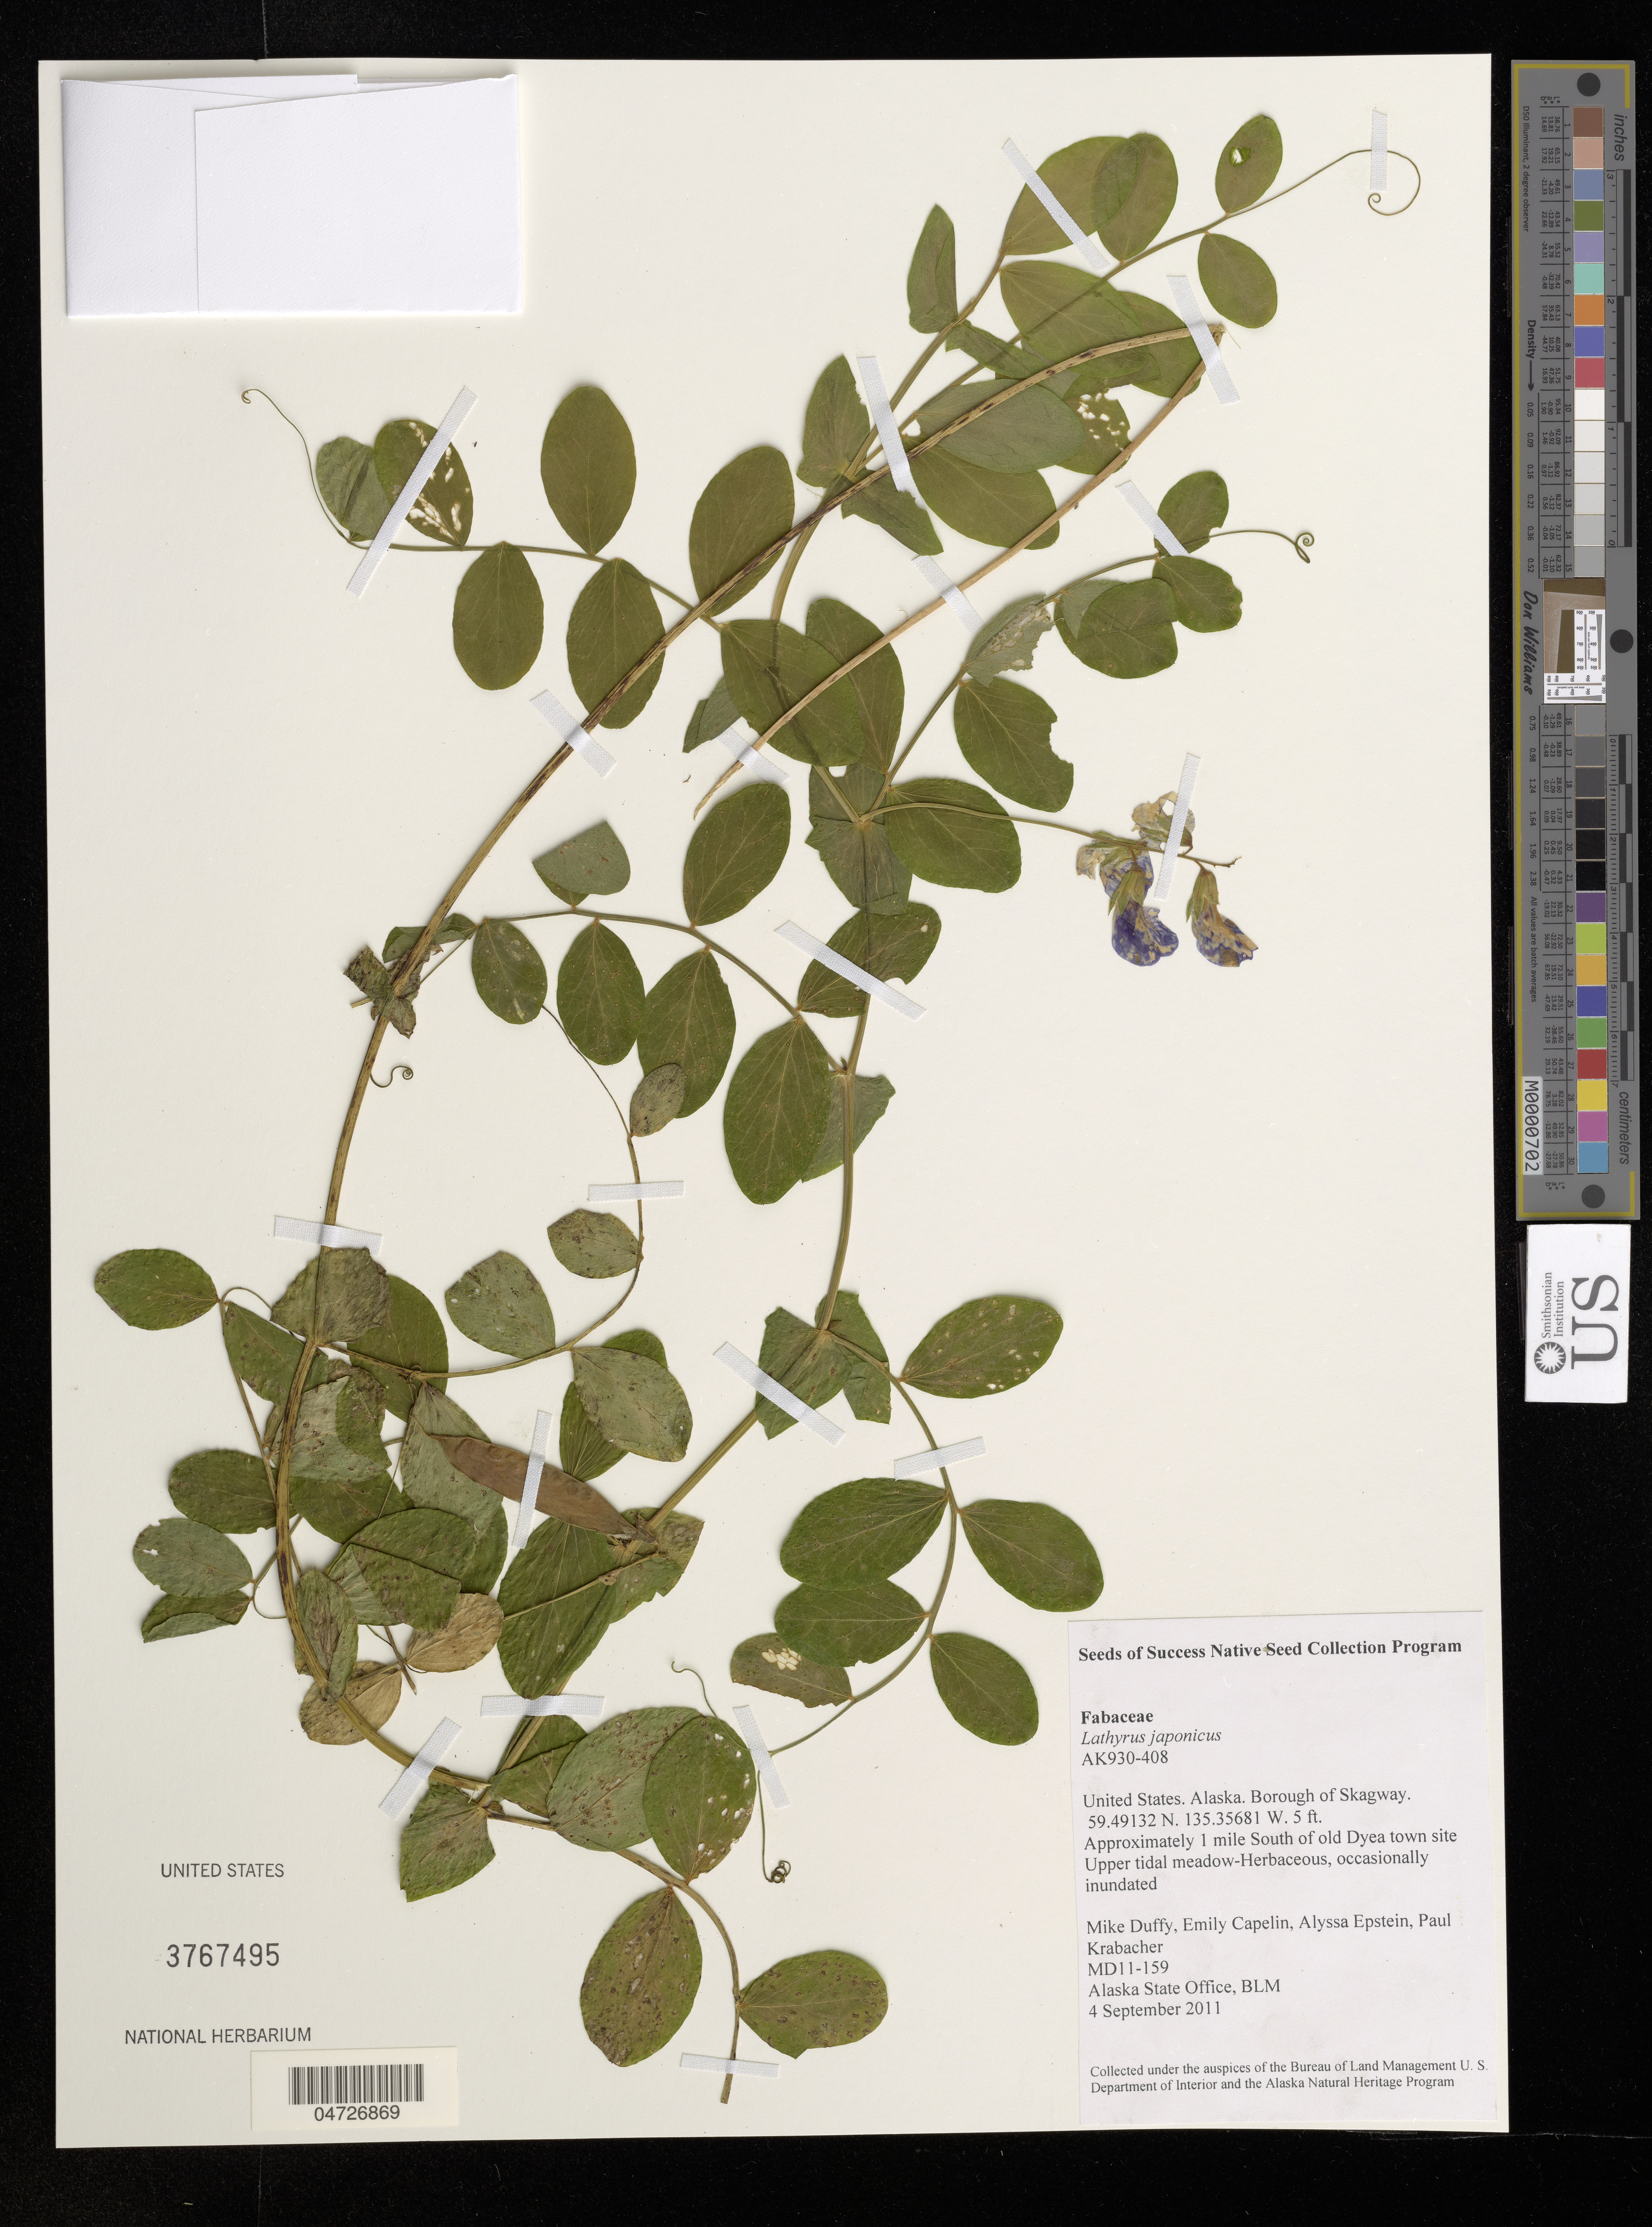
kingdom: Plantae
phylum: Tracheophyta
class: Magnoliopsida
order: Fabales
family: Fabaceae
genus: Lathyrus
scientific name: Lathyrus japonicus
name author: Willd.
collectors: M. Duffy, E. Capelin, A. Epstein & P. Krabacher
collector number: MD11-159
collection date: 2011-09-04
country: United States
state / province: Alaska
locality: Borough of Skagway. Approximately 1 mile South of old Dyea town site.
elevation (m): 2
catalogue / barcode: US 3767495